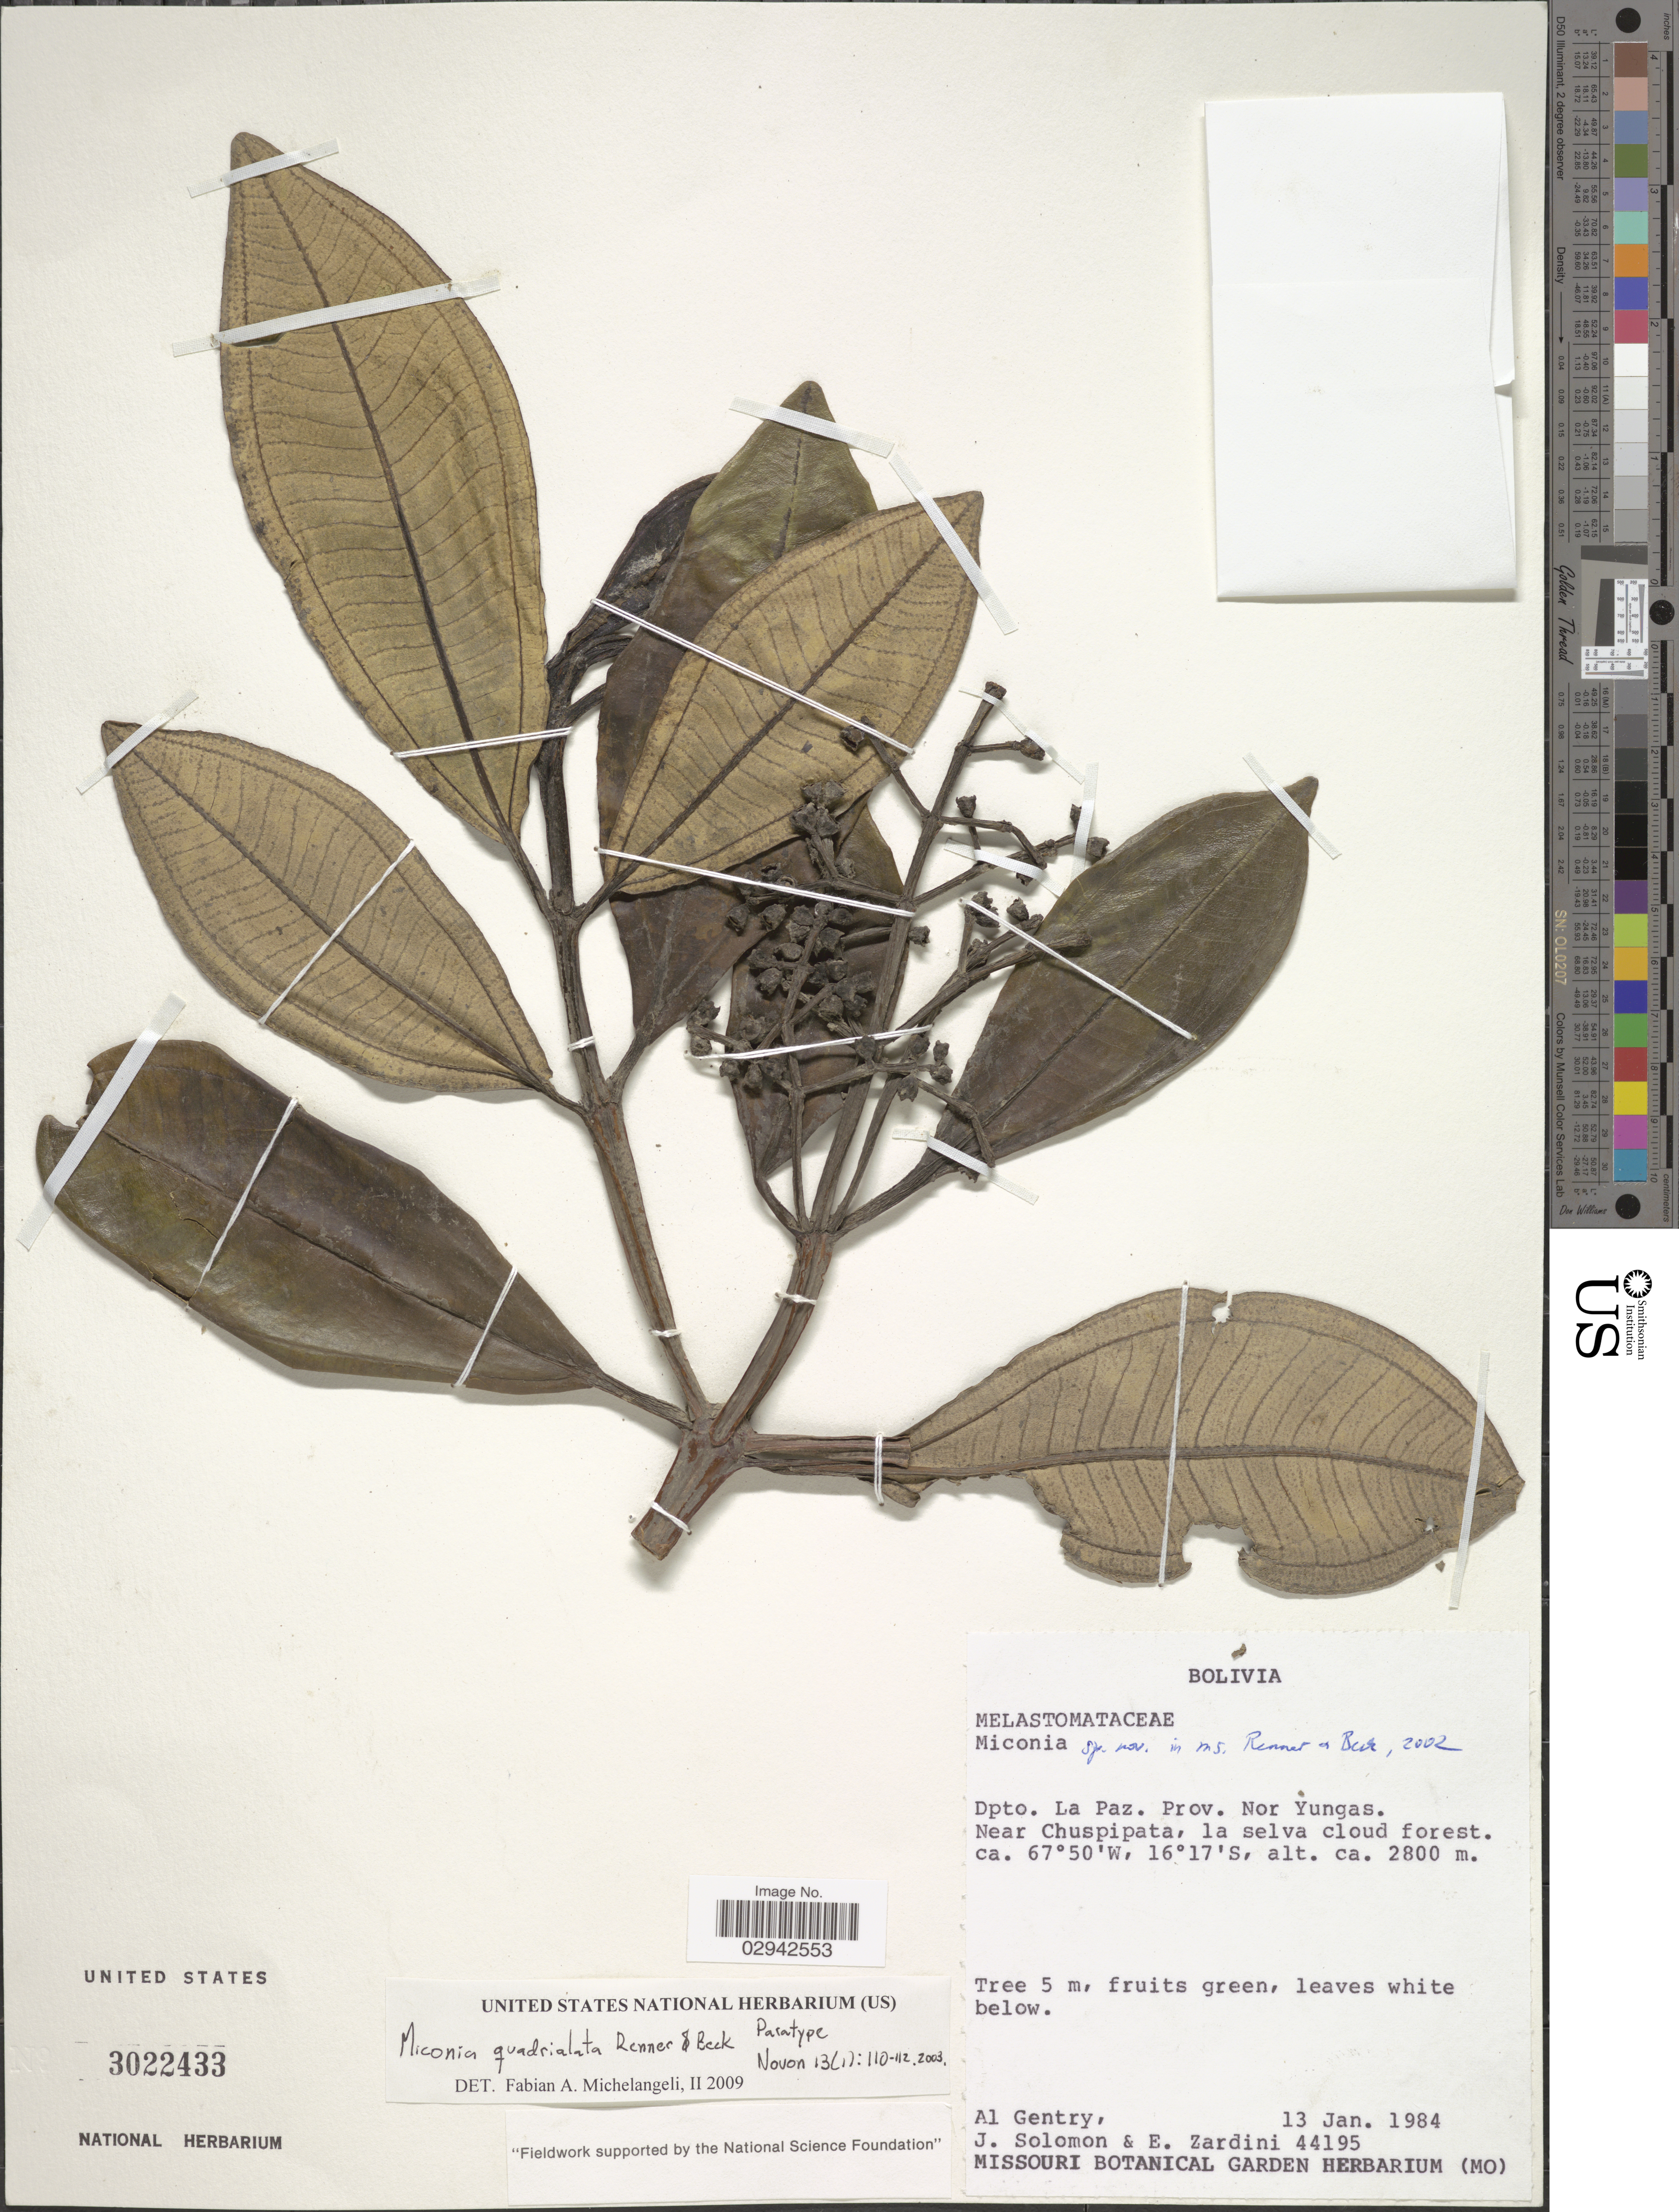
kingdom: Plantae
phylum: Tracheophyta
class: Magnoliopsida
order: Myrtales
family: Melastomataceae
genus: Miconia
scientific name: Miconia quadrialata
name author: S.S. Renner & S. Beck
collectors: A. H. Gentry, J. Solomon & E. Zardini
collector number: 44195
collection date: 1984-01-13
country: Bolivia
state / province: La Paz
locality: Dpto. La Paz, Prov. Nor Yungas, Near Chuspipata, la selva cloud forest.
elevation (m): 2800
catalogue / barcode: US 3022433